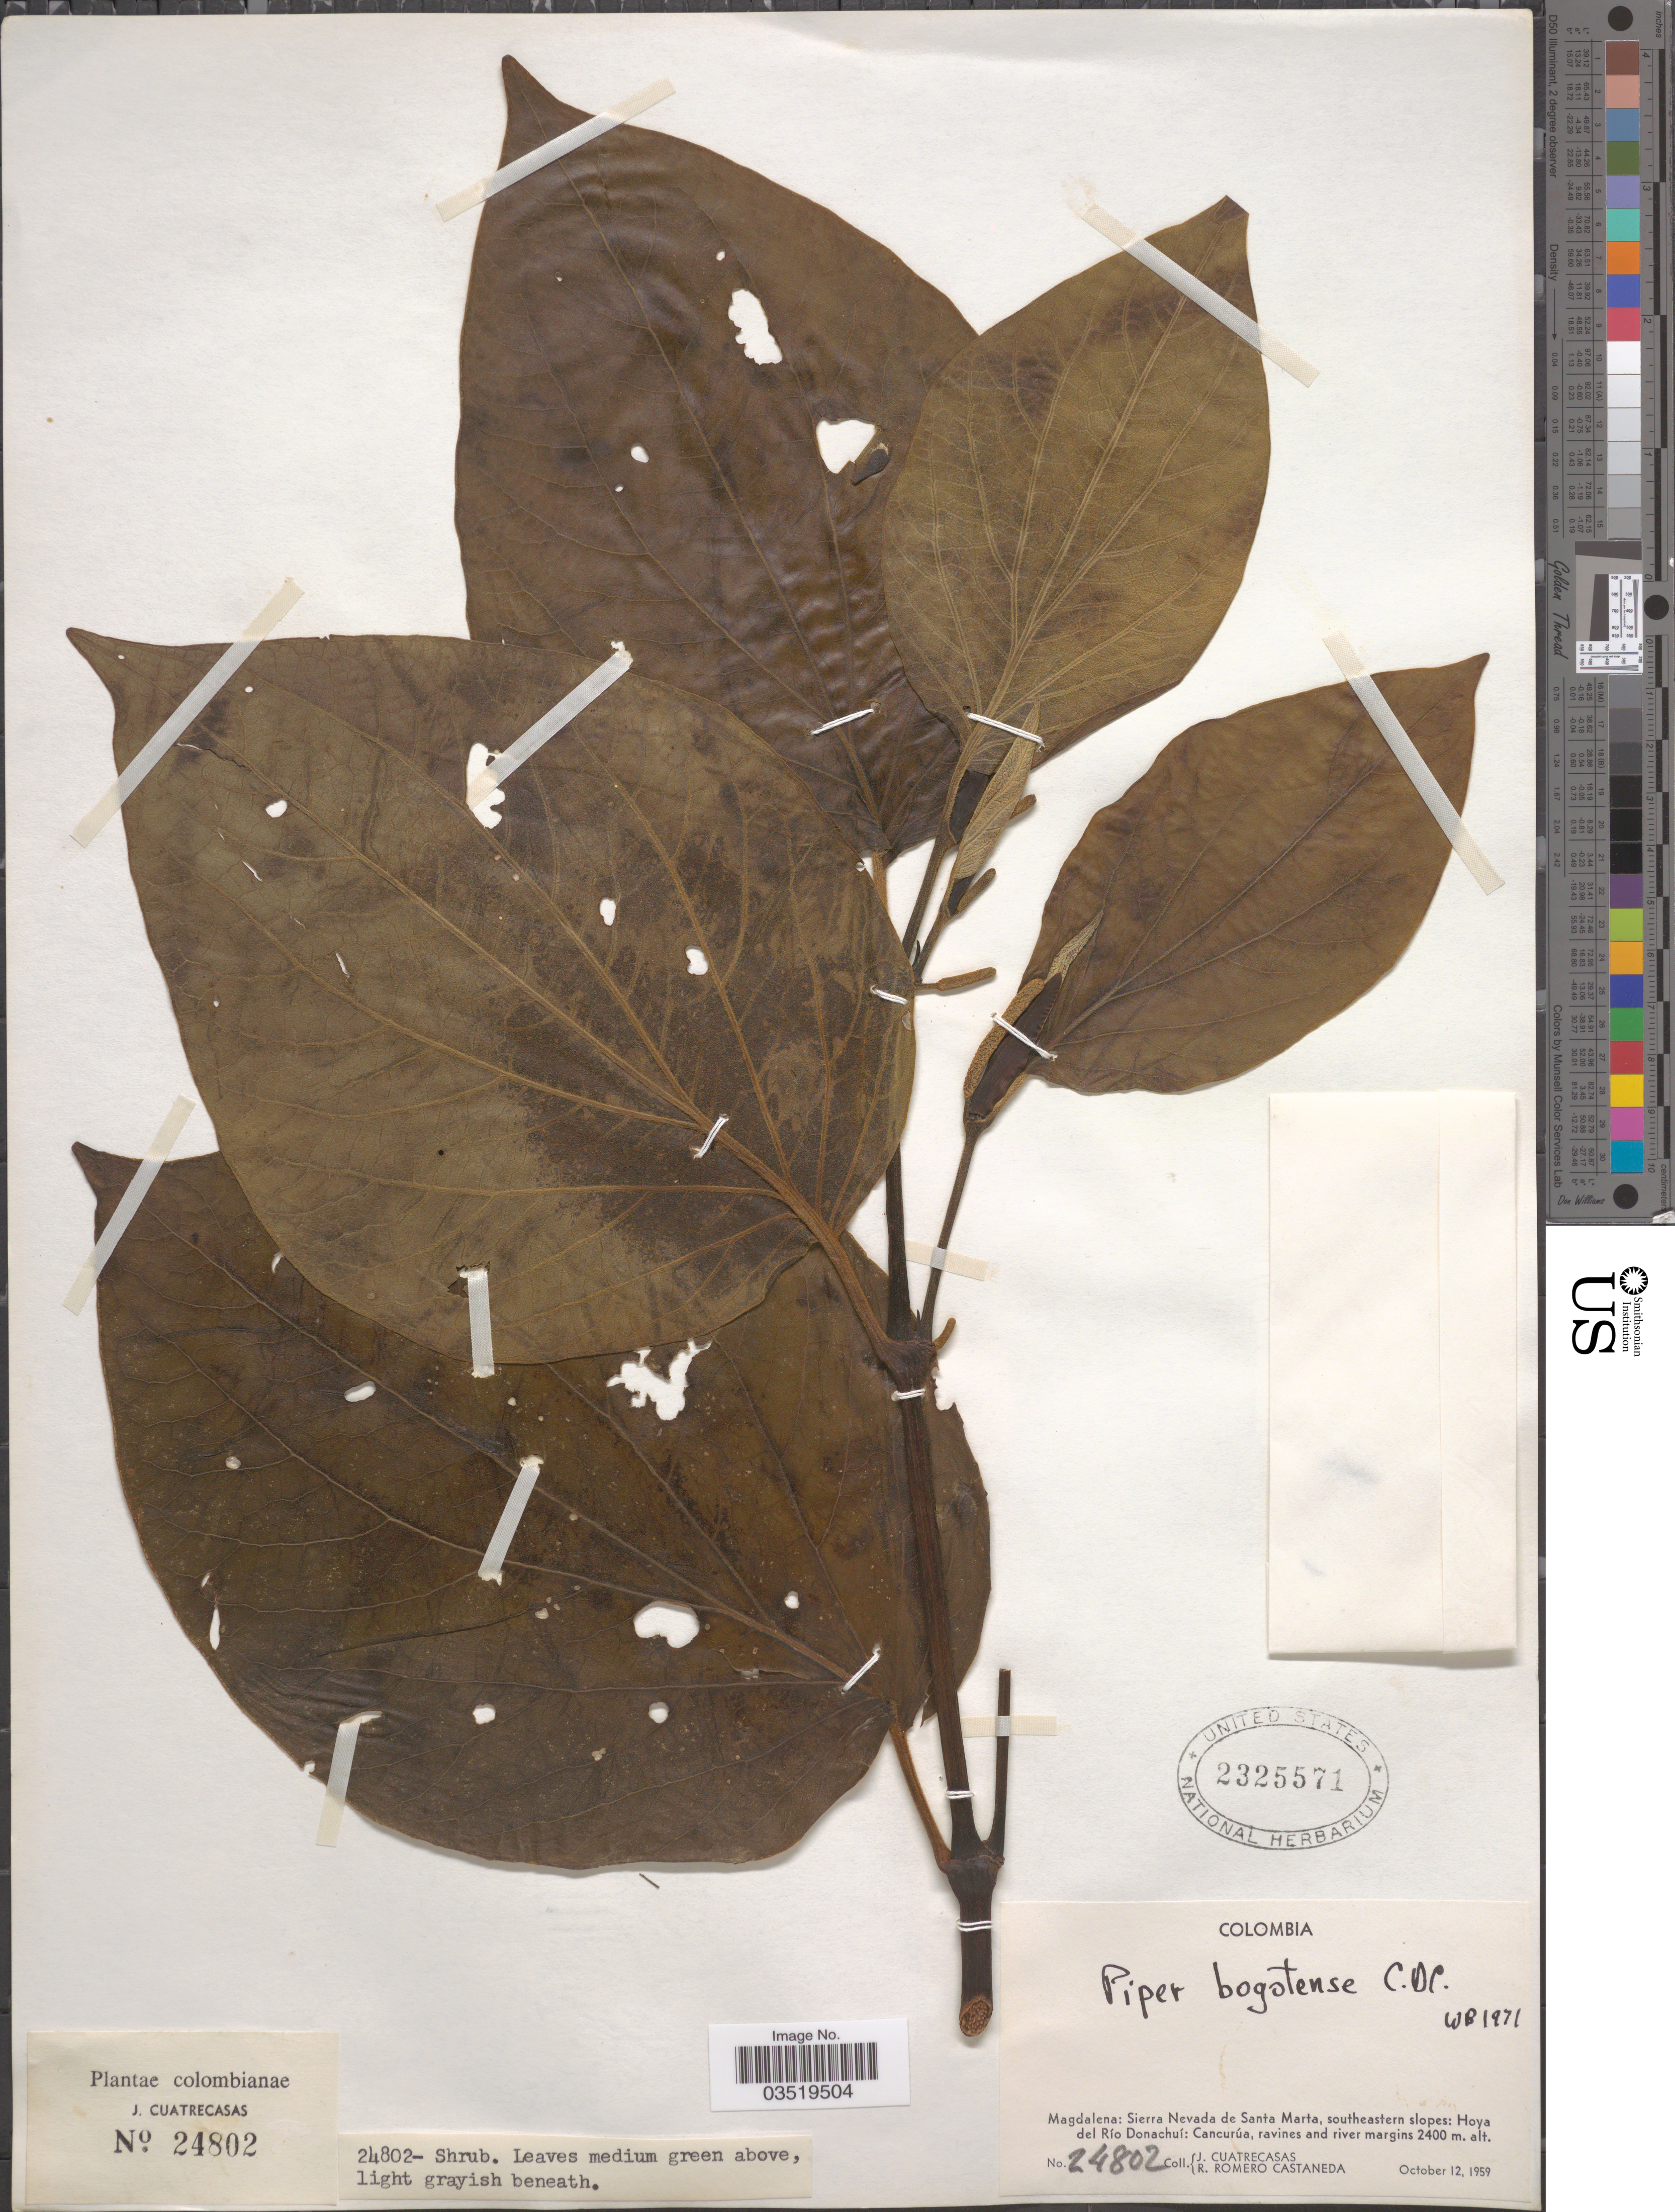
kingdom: Plantae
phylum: Tracheophyta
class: Magnoliopsida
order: Piperales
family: Piperaceae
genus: Piper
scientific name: Piper bogotense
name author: C. DC.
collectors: J. Cuatrecasas & R. Romero Castañeda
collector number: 24802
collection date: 1959-10-12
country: Colombia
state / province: Magdalena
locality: Sierra Nevada de Santa Marta, southeastern slopes: Hoya del Río Donachuí: Cancurúa.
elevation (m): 2400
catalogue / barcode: US 2325571